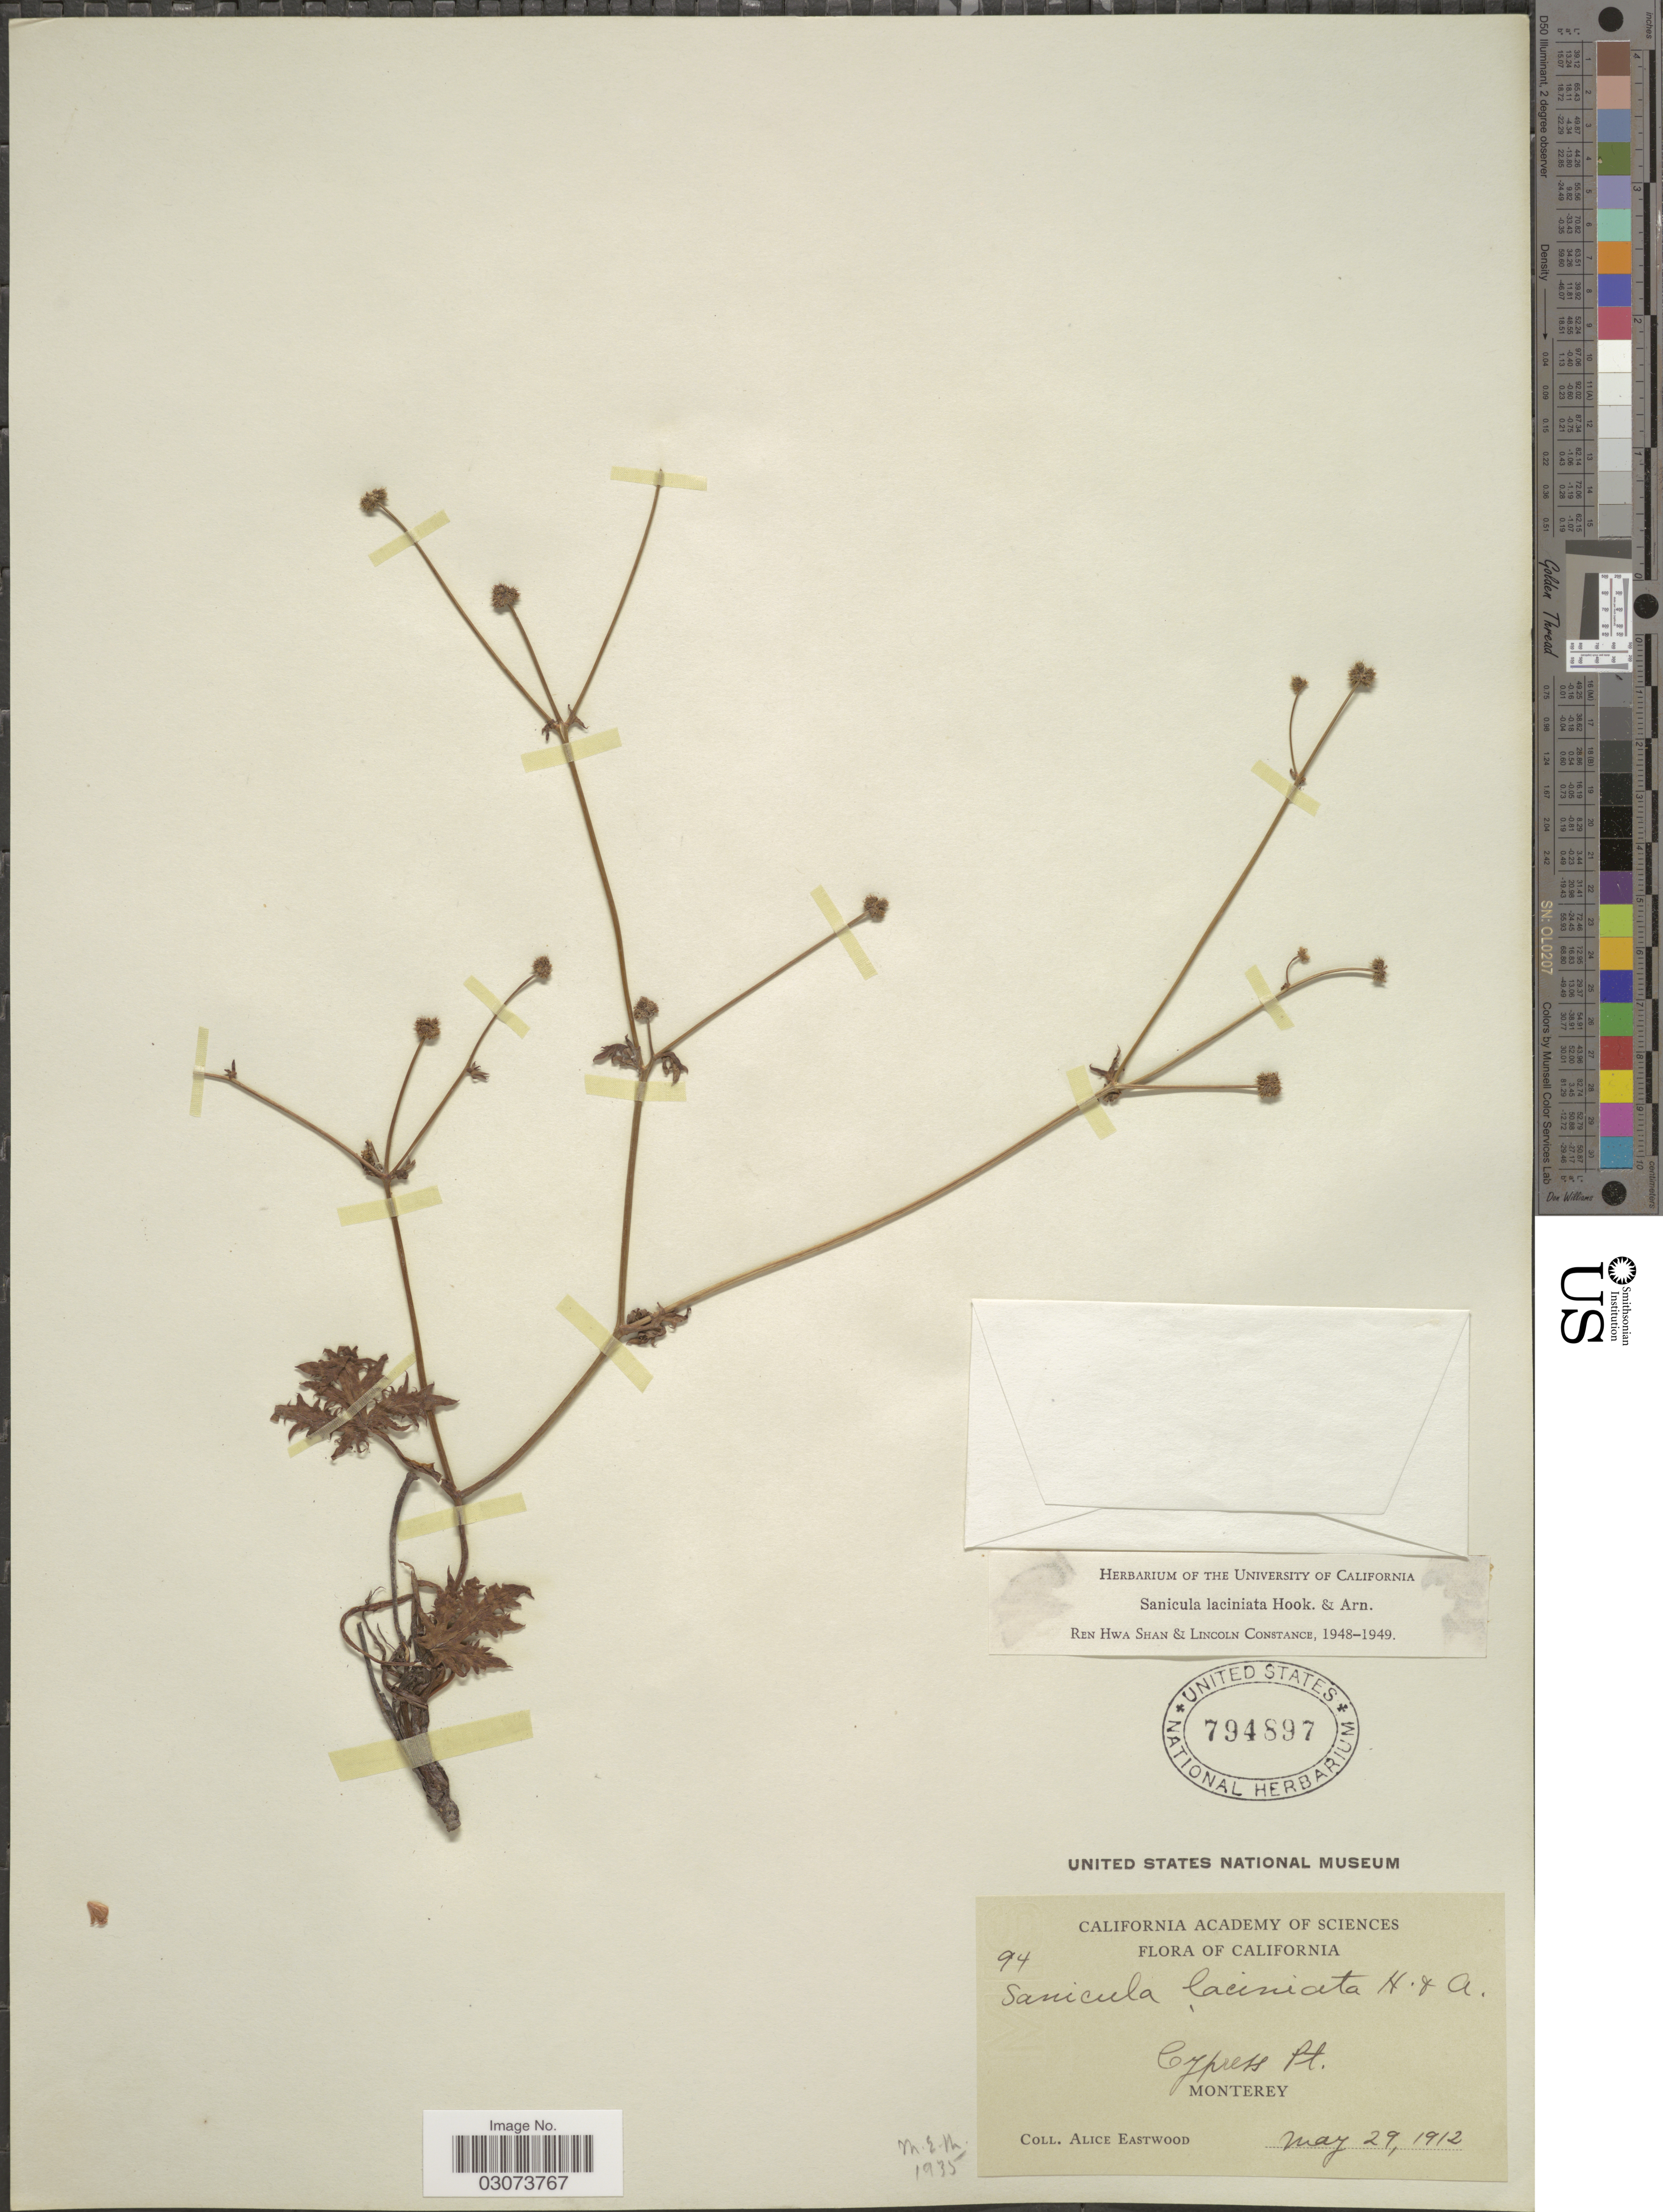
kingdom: Plantae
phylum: Tracheophyta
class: Magnoliopsida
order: Apiales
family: Apiaceae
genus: Sanicula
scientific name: Sanicula laciniata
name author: Hook. & Arn.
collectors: A. Eastwood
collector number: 94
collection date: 1912-05-29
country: United States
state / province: California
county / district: Monterey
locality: Cypress Pt. Monterey.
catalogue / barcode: US 794897